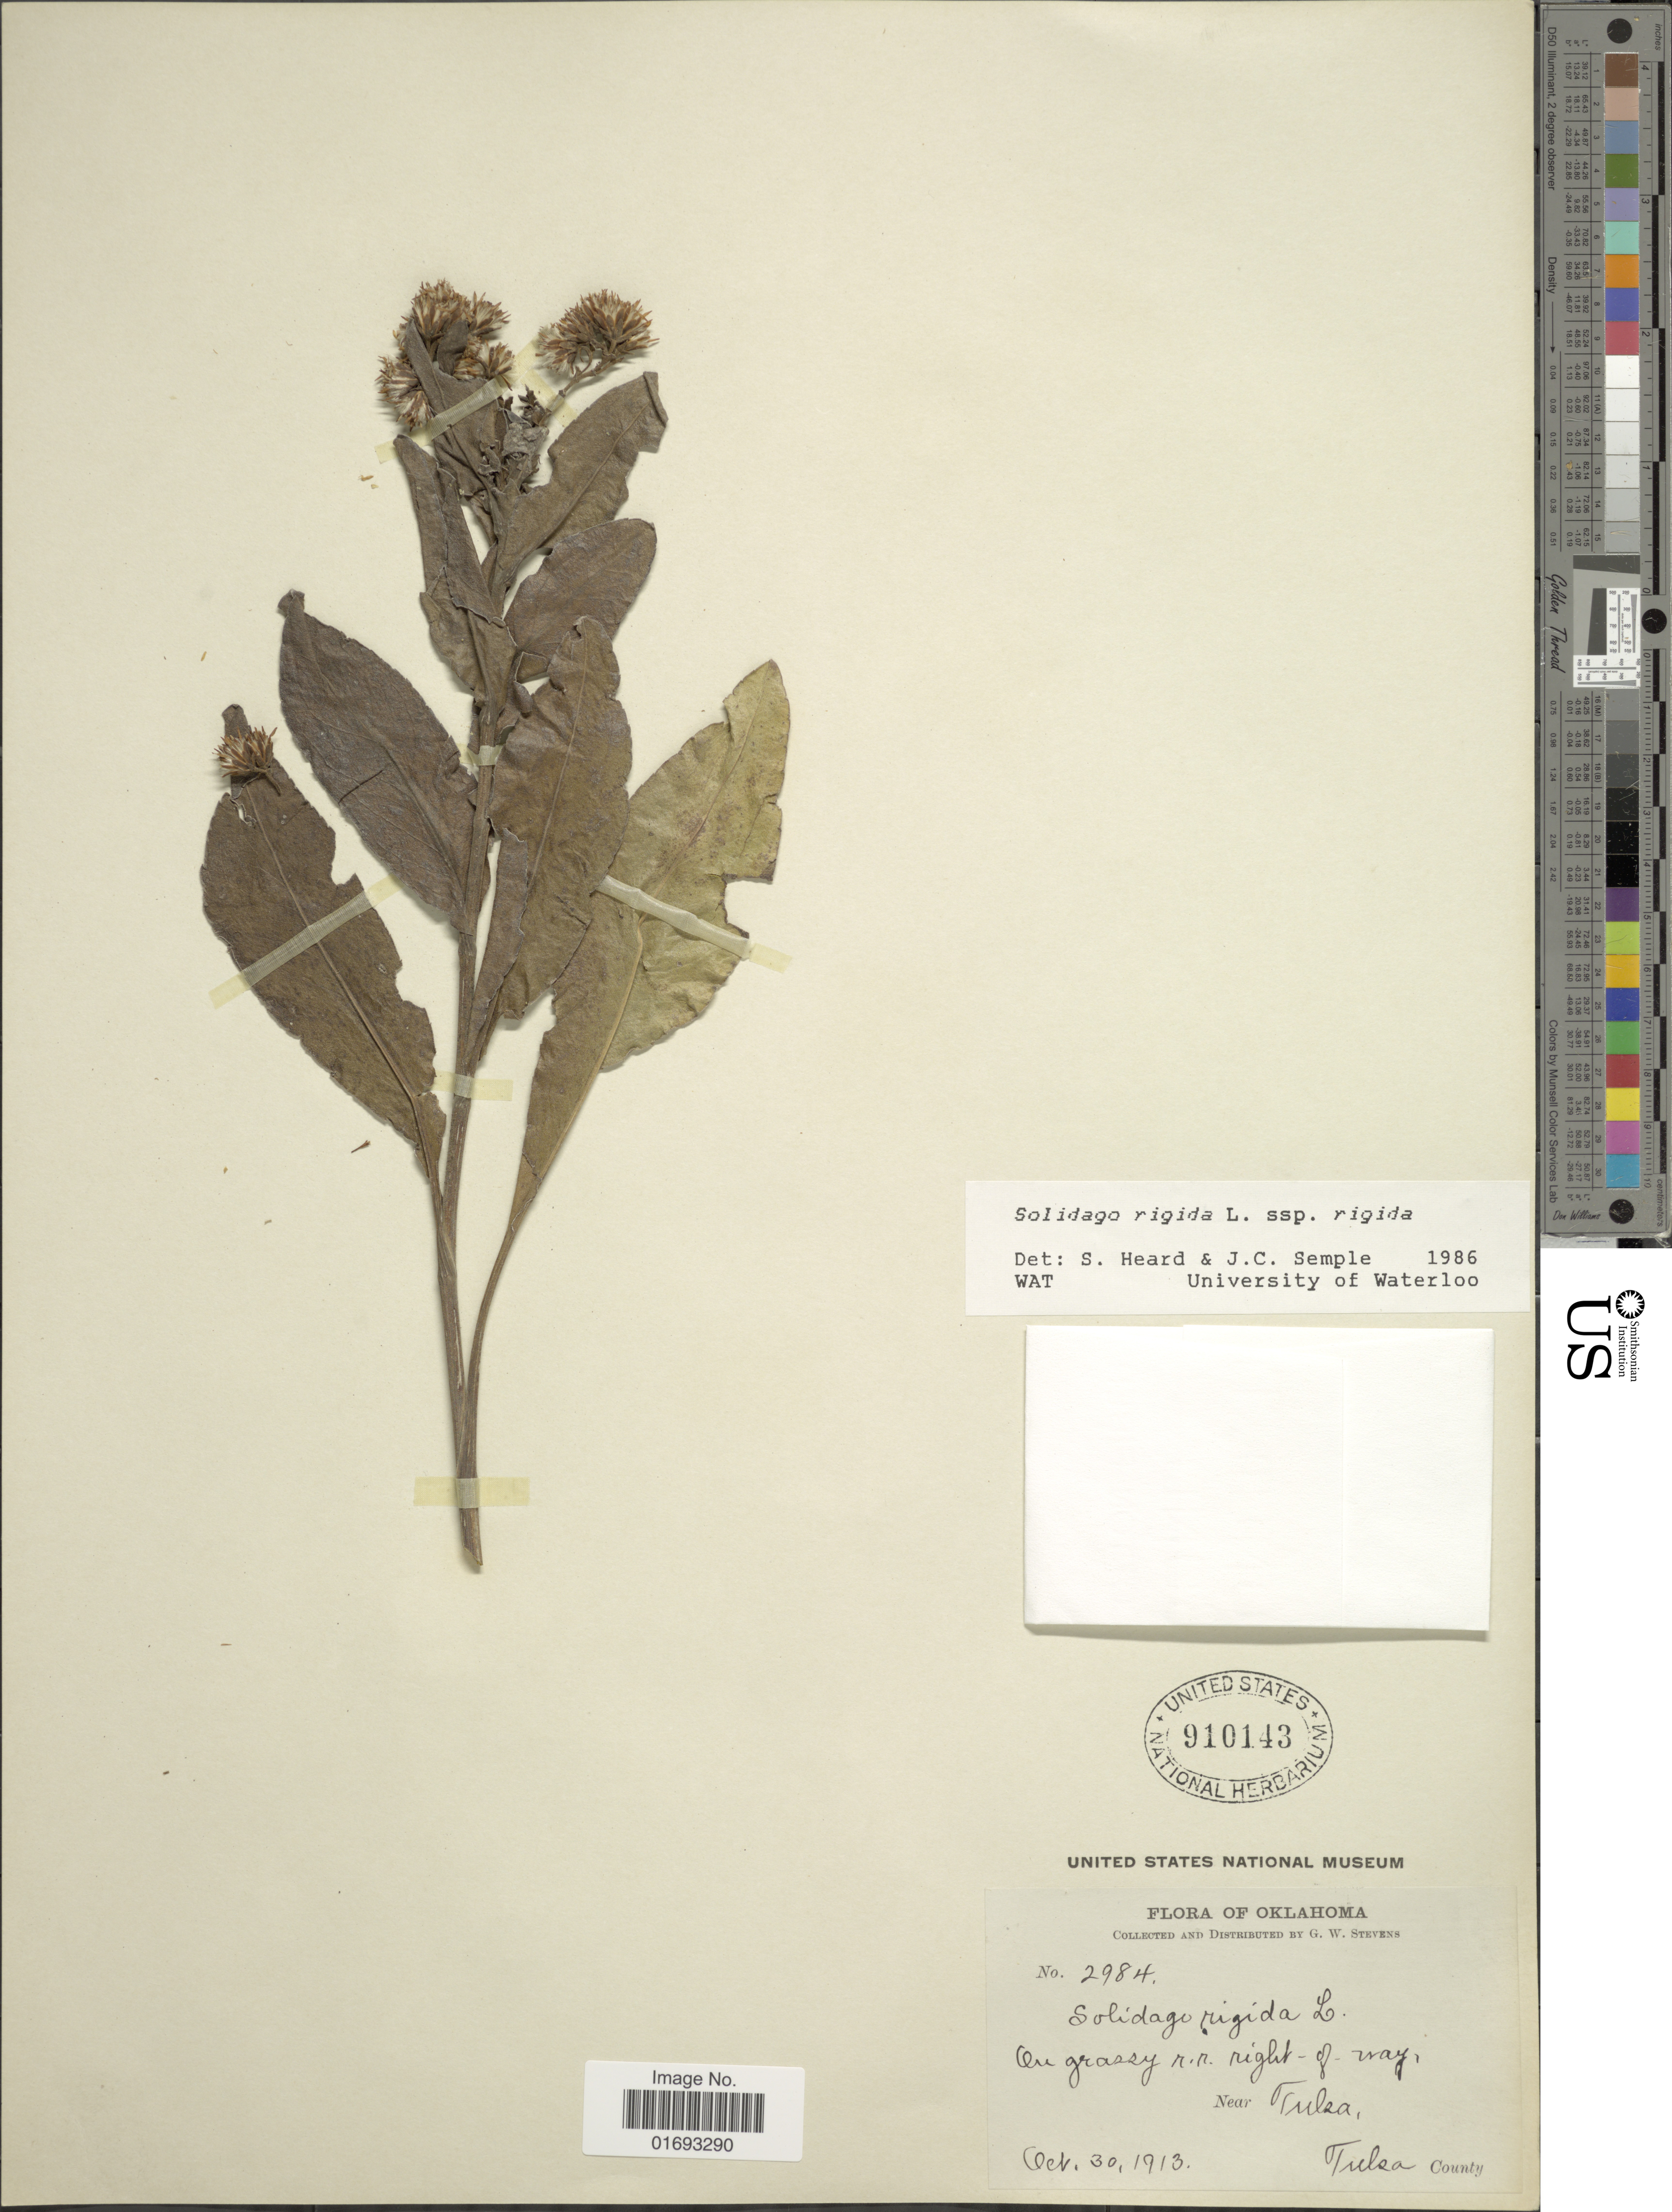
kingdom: Plantae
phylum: Tracheophyta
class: Magnoliopsida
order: Asterales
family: Asteraceae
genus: Oligoneuron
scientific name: Oligoneuron rigidum var. rigidum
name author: (L.) Small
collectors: G. W. Stevens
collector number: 2984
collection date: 1913-10-30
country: United States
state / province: Oklahoma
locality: On grassy n.n. right-of-way, near Tulsa, Tulsa County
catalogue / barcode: US 910143